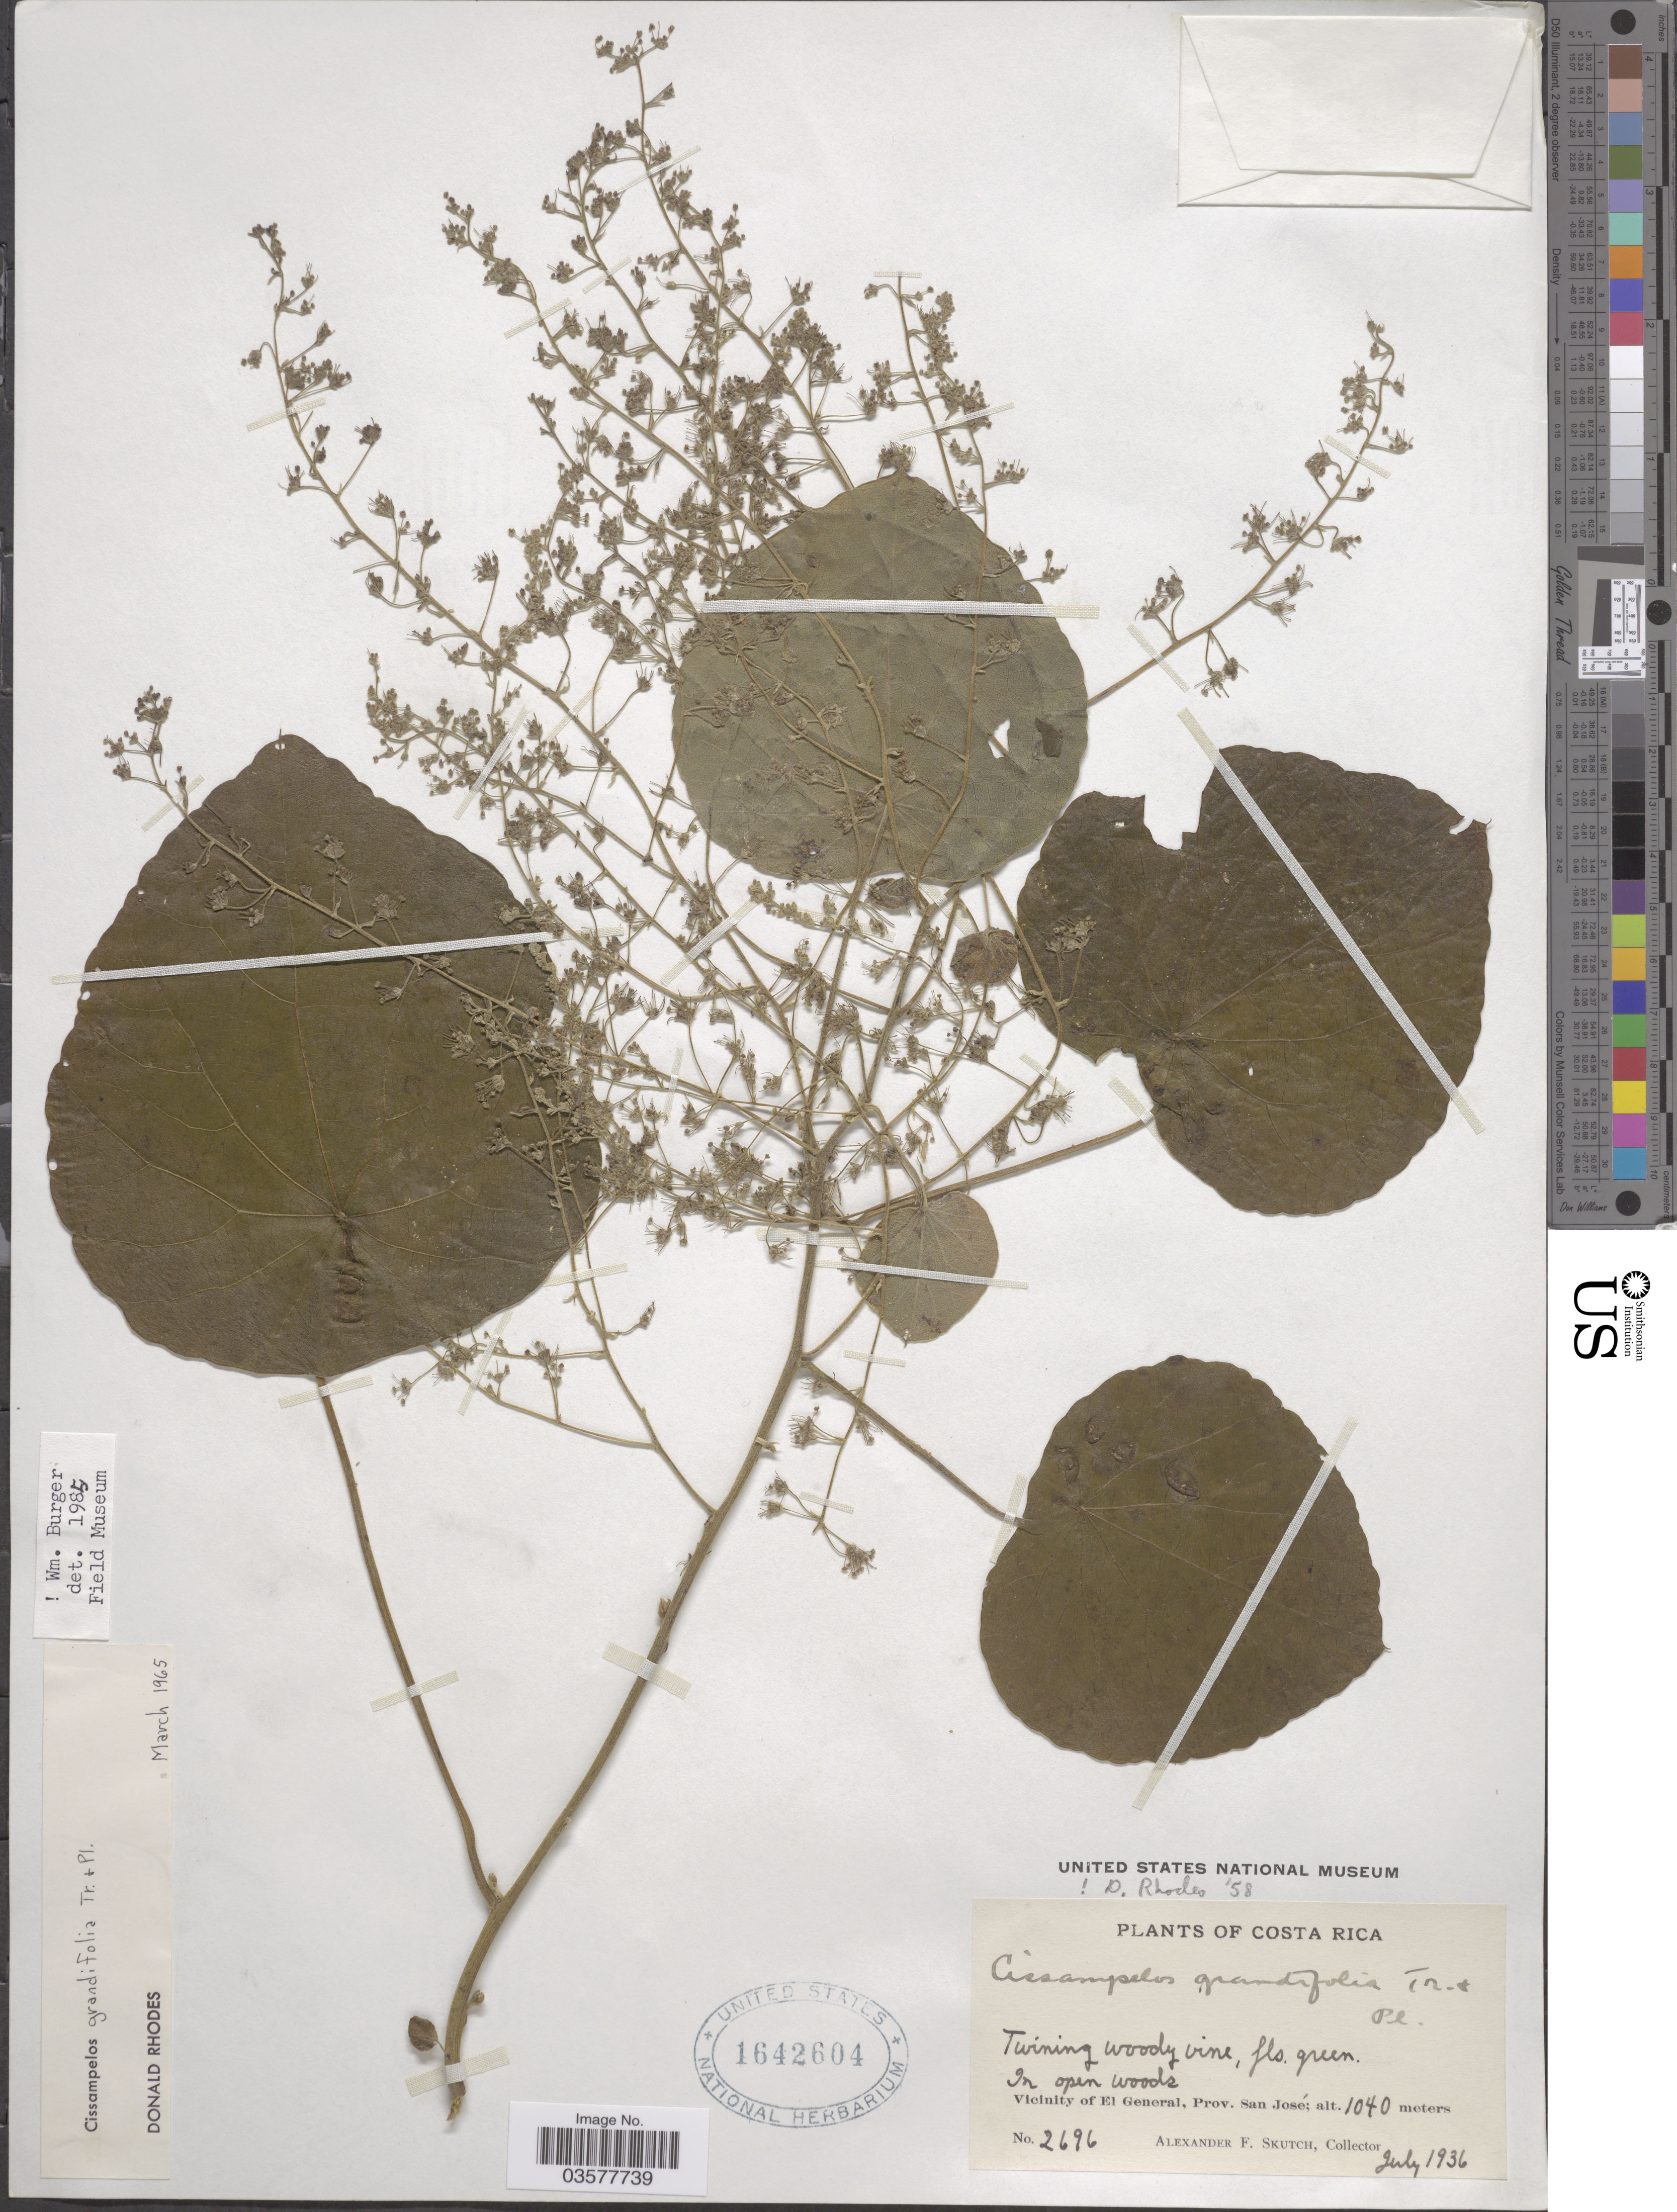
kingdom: Plantae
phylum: Tracheophyta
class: Magnoliopsida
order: Ranunculales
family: Menispermaceae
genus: Cissampelos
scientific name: Cissampelos grandifolia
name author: Triana & Planch.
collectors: A. F. Skutch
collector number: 2696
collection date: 1936-07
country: Costa Rica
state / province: San José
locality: Vicinity of El General.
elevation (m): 1040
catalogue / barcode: US 1642604